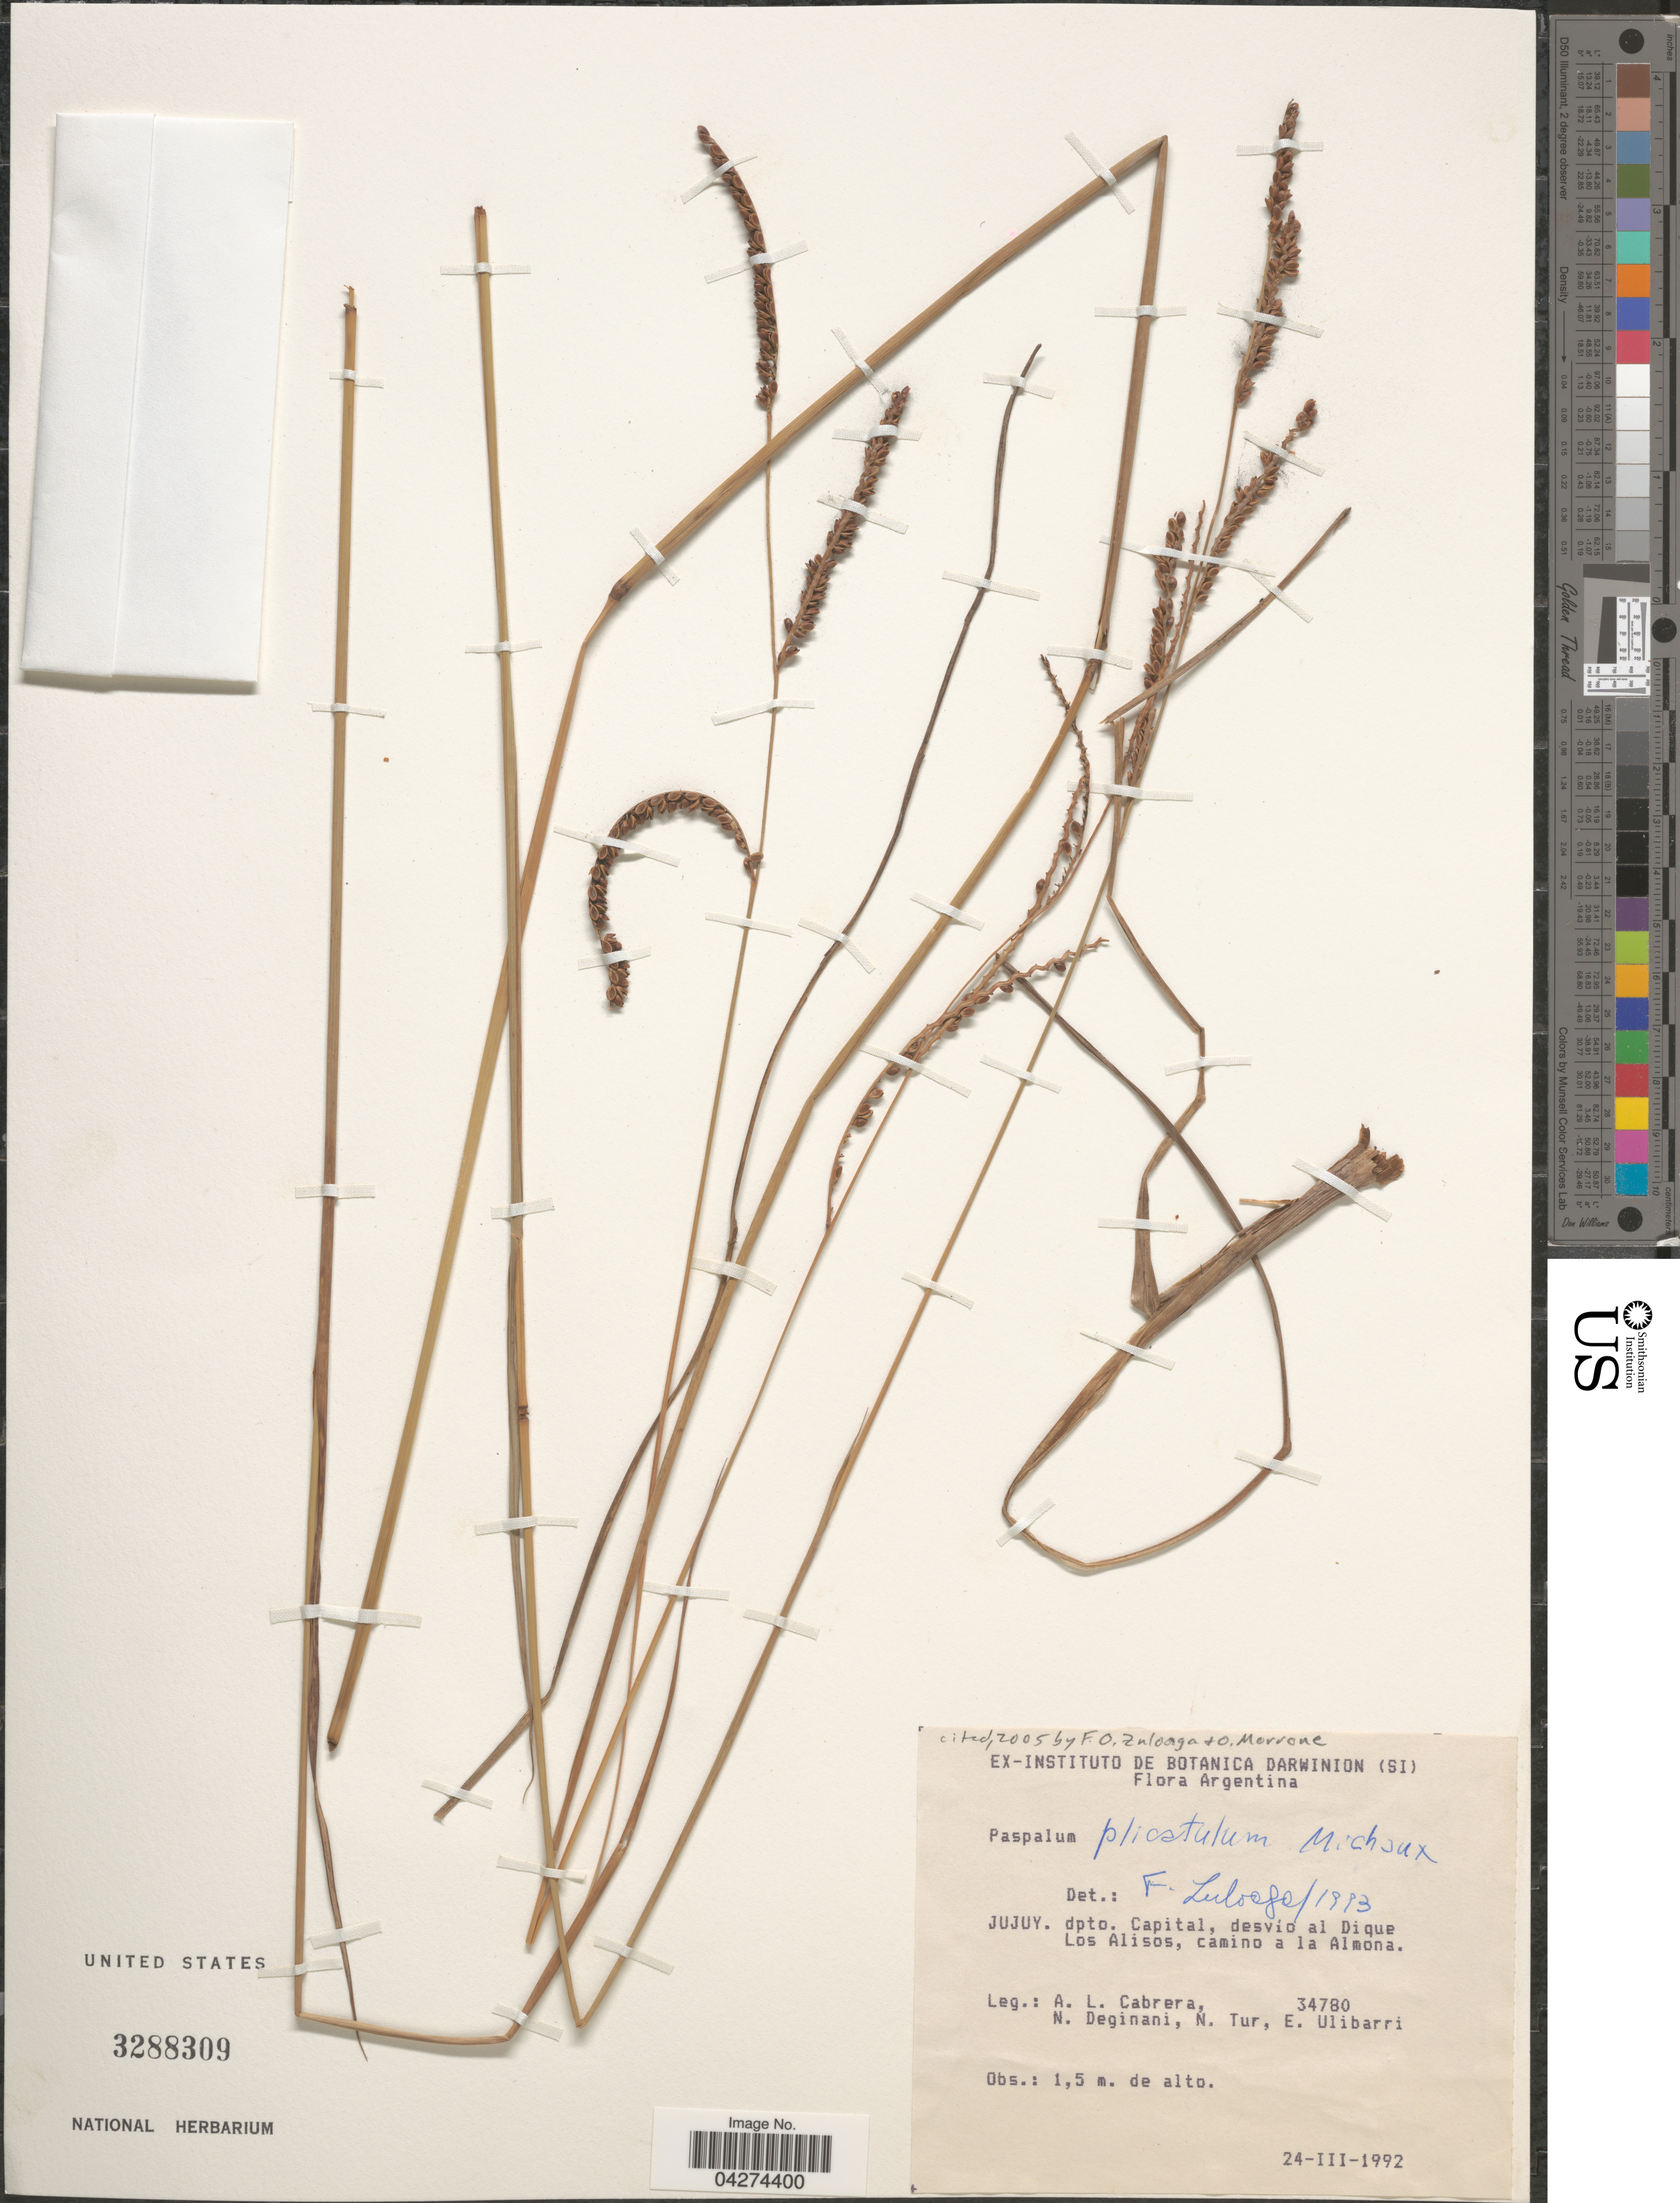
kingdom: Plantae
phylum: Tracheophyta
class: Liliopsida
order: Poales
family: Poaceae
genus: Paspalum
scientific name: Paspalum plicatulum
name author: Michx.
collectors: A. L. Cabrera, N. Deginani, N. Tur & E. Ulibarri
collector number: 34780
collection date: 1992-03-24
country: Argentina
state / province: Jujuy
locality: Dpto. Capital, desvio al Dique Los Alisos, camino a la Almona.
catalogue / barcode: US 3288309